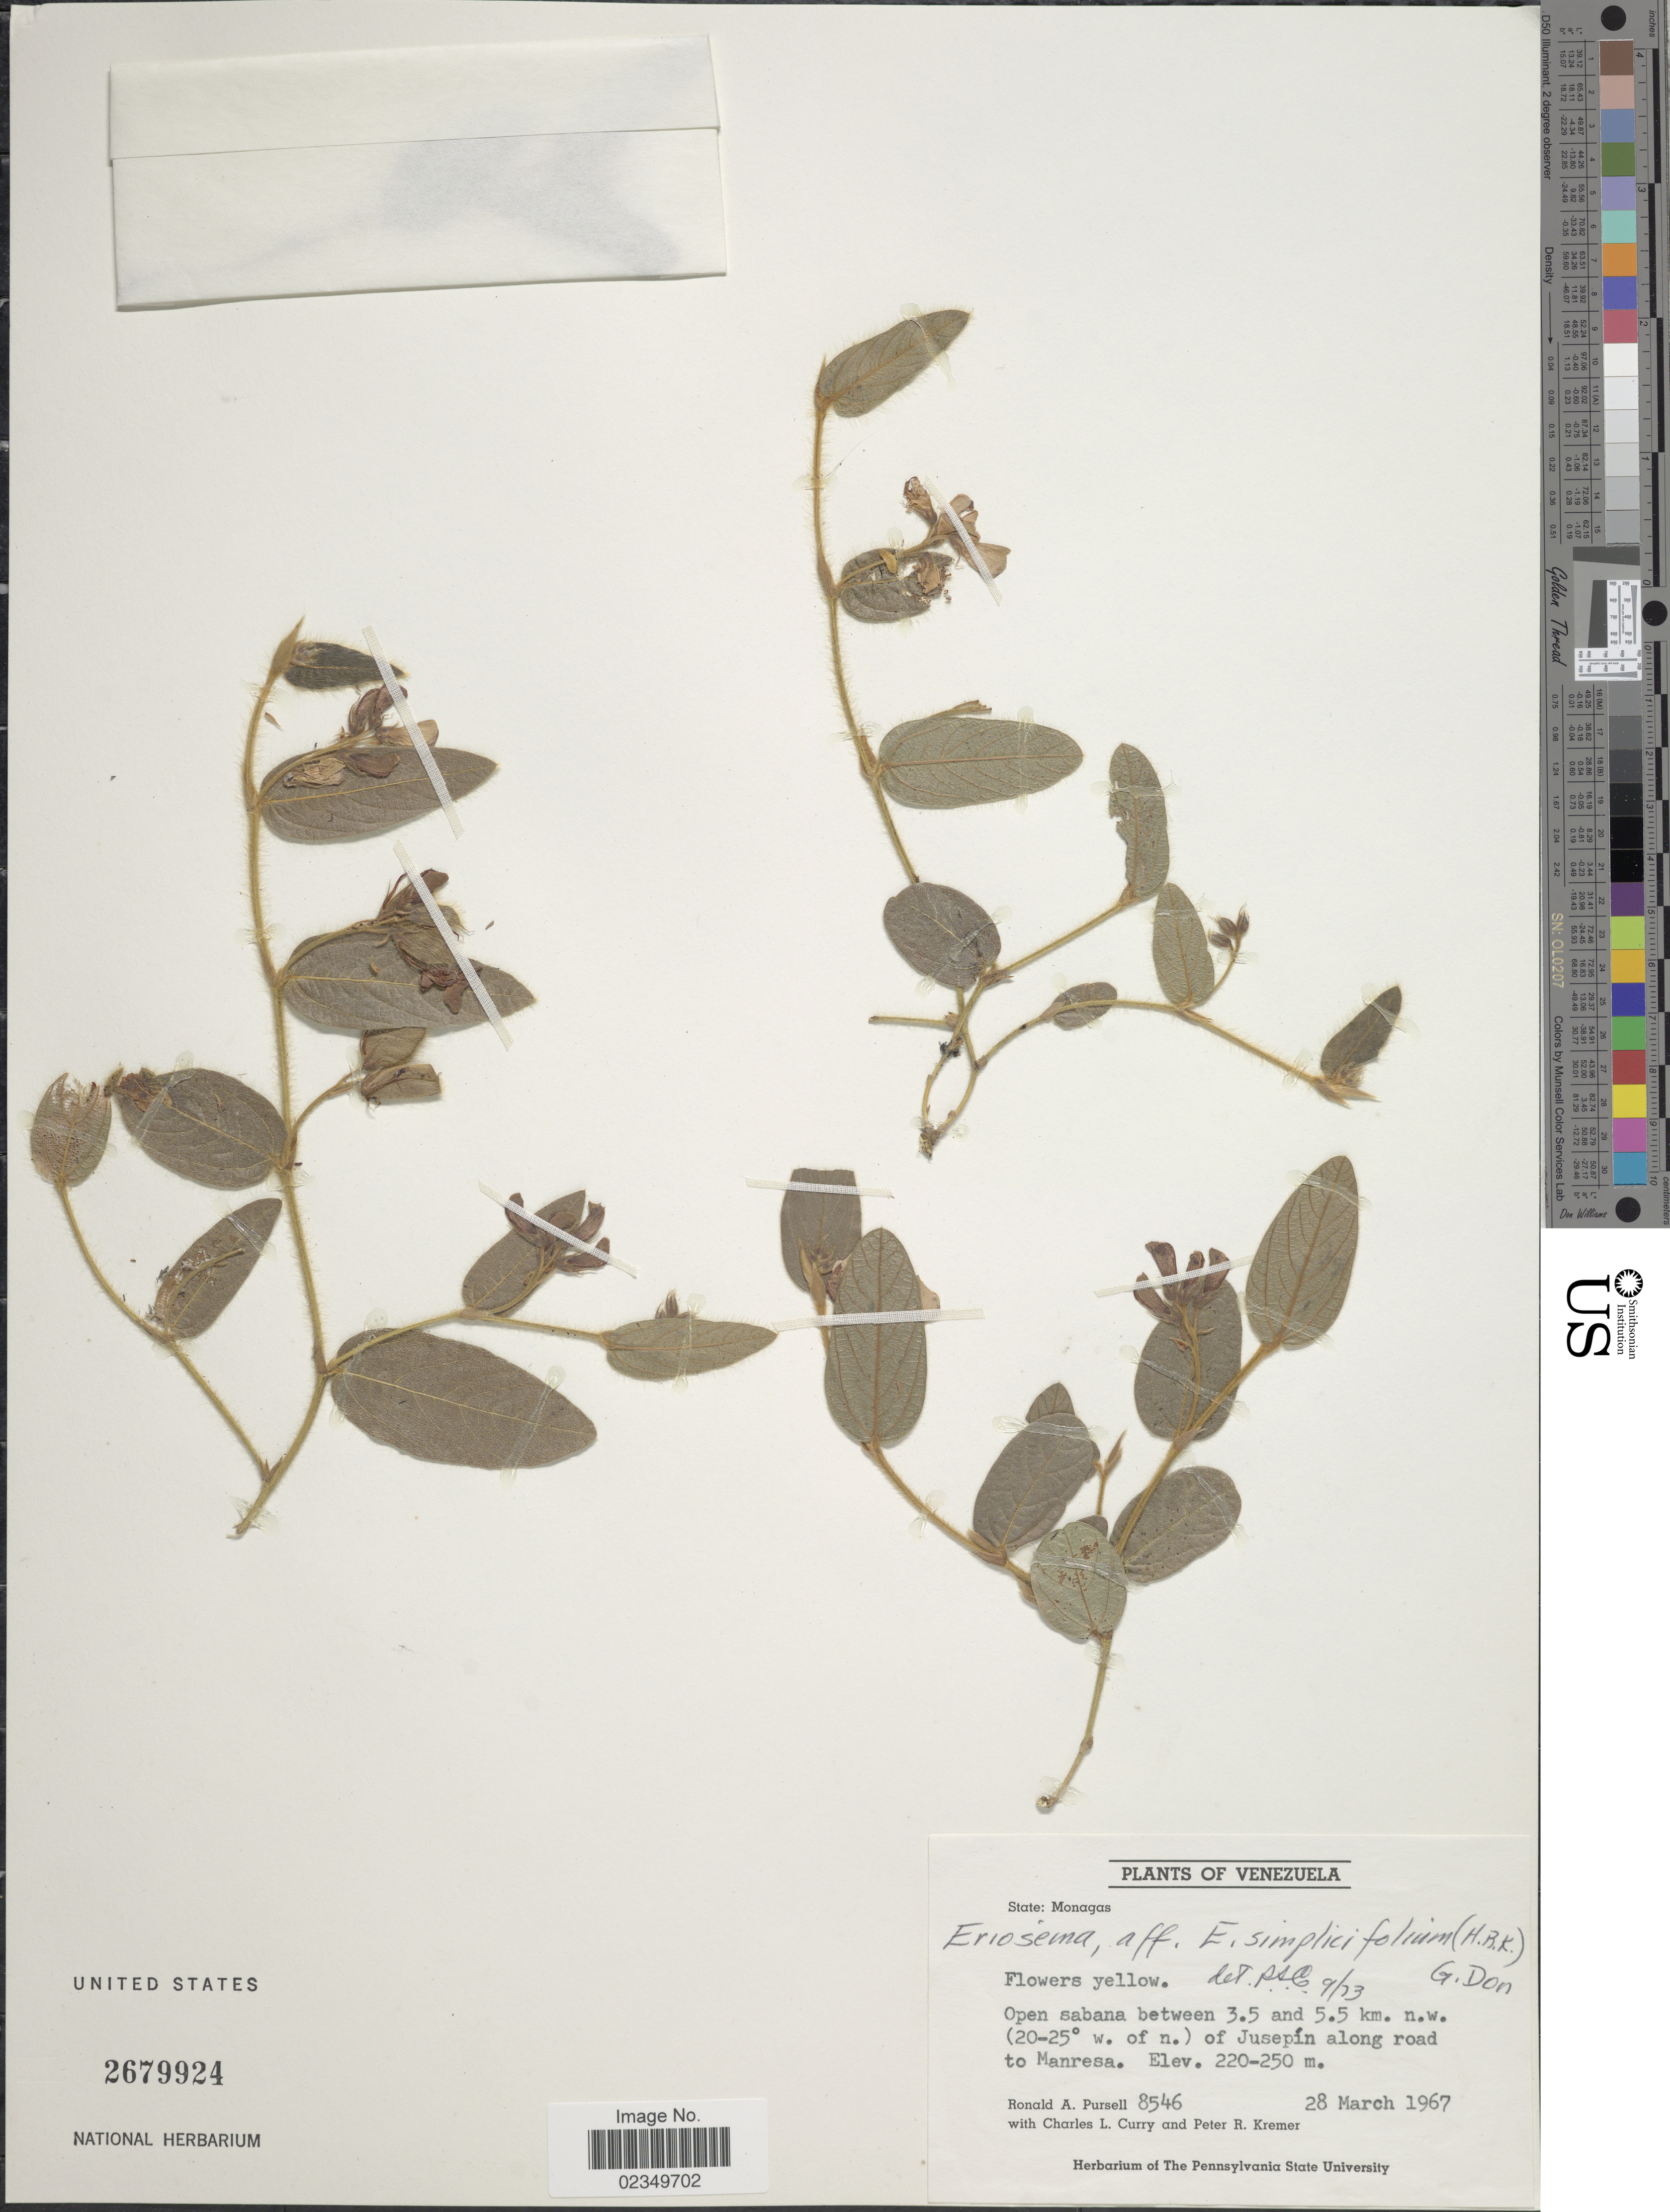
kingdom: Plantae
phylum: Tracheophyta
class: Magnoliopsida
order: Fabales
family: Fabaceae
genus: Eriosema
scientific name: Eriosema simplicifolium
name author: (Kunth) G. Don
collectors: R. A. Pursell, C. L. Curry & P. Kremer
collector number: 8546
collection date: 1967-03-28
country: Venezuela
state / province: Monagas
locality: State: Monagas, Open sabana between 3.5 and 5.5 km. n.w. (20-25° w. of n.) of Jusepin along road to Manresa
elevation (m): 220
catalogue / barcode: US 2679924